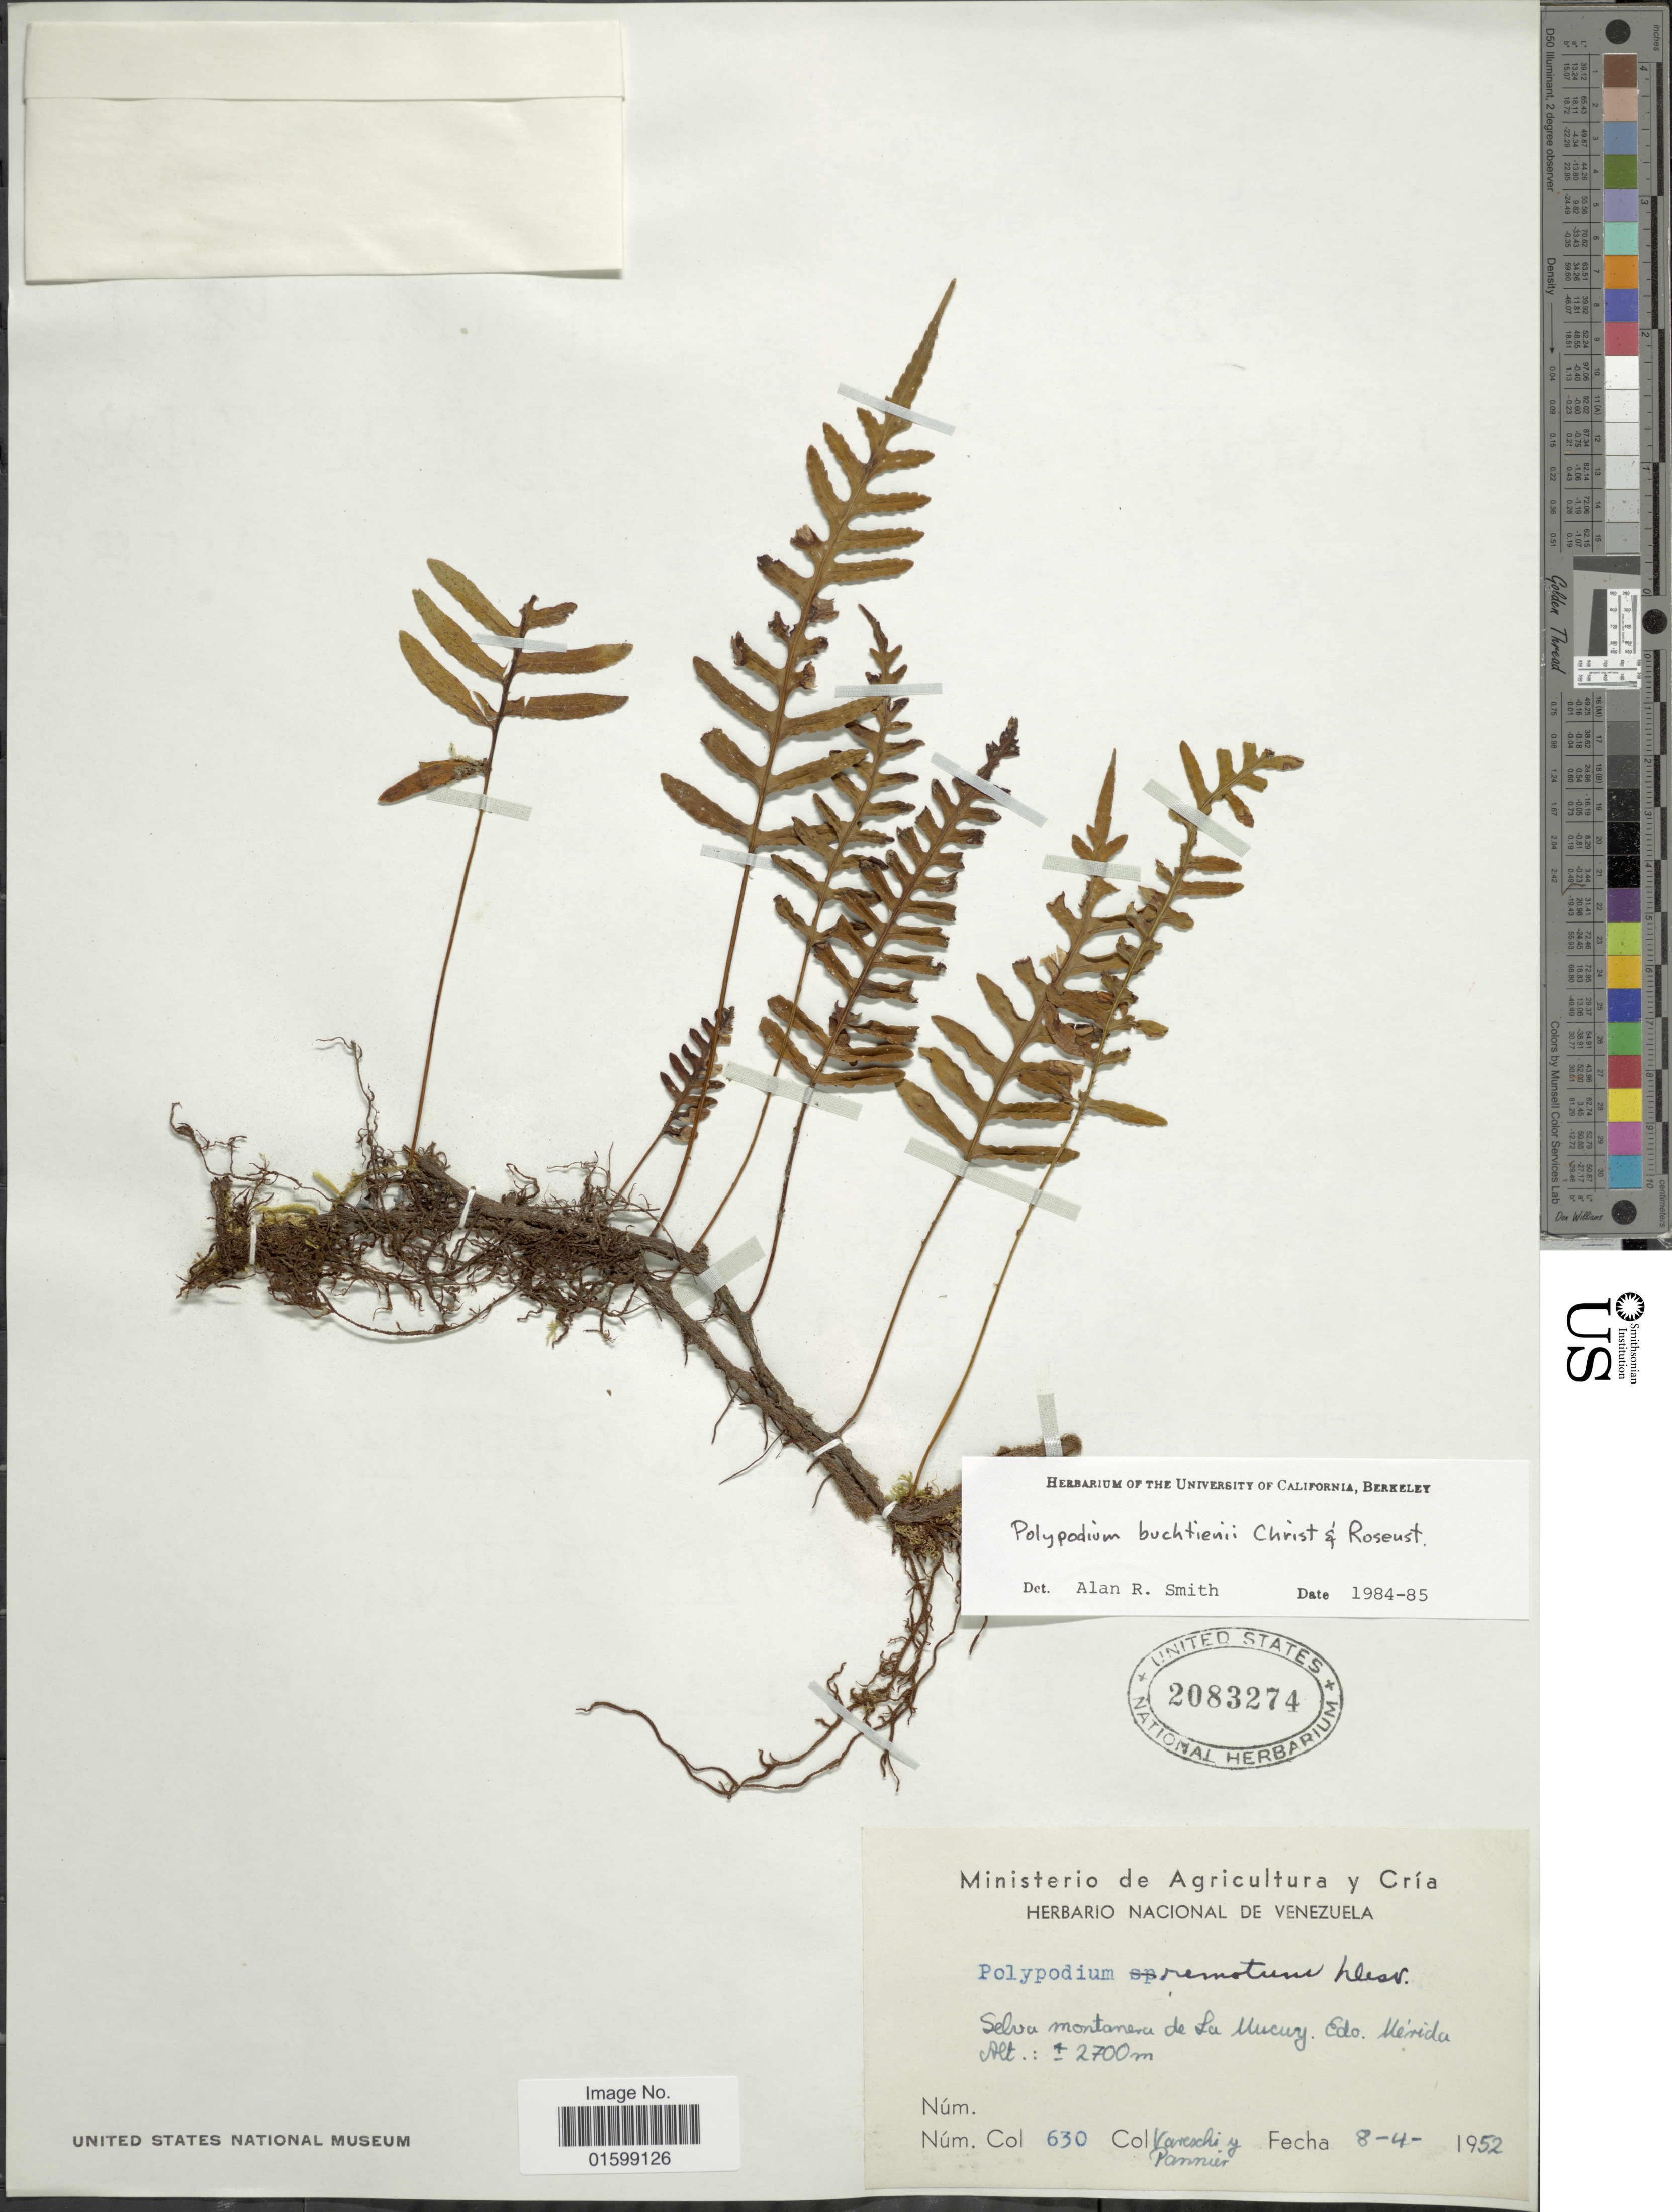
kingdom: Plantae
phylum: Tracheophyta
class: Polypodiopsida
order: Polypodiales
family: Polypodiaceae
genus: Pleopeltis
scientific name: Pleopeltis buchtienii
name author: (Christ & Rosenst.) A.R. Sm.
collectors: -. Vareschi & Pannier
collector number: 630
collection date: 1952-04-08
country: Venezuela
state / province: Mérida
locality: Selva montanea de La Mucuy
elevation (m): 2700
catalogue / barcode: US 2083274